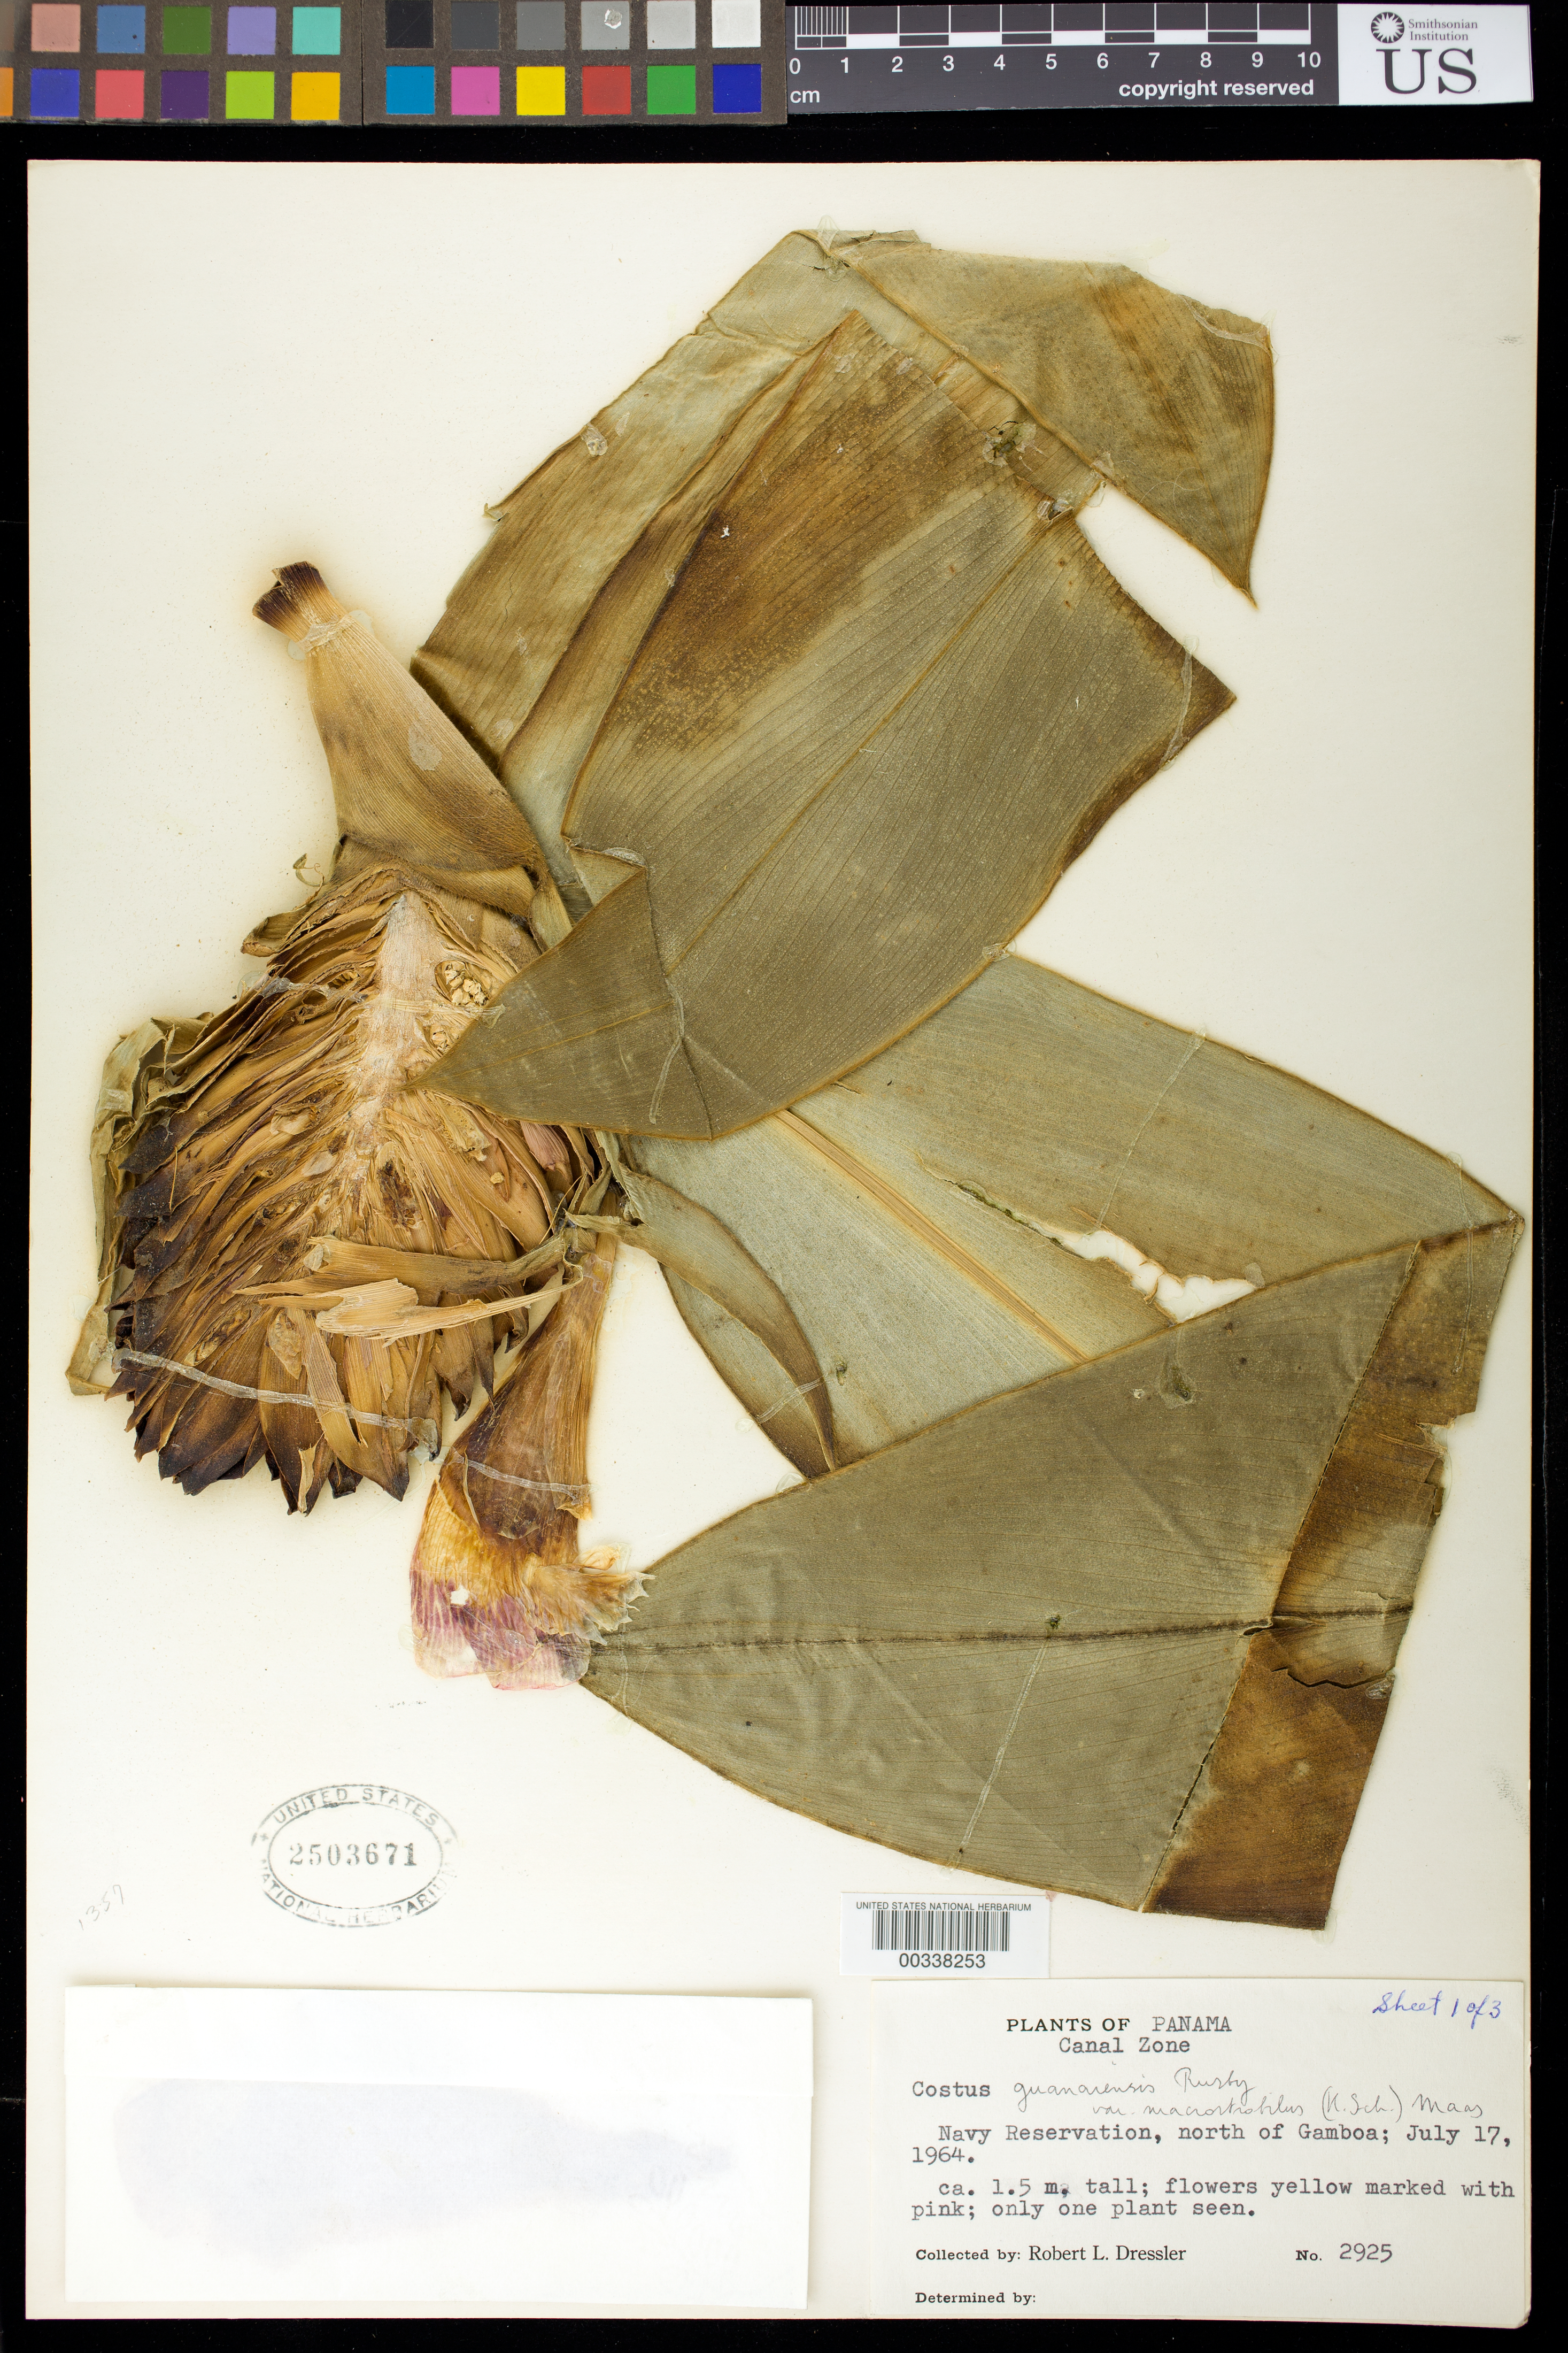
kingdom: Plantae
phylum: Tracheophyta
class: Liliopsida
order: Zingiberales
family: Costaceae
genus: Costus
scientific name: Costus guanaiensis var. macrostrobilis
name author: (K. Schum.) Maas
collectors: R. Dressler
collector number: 2925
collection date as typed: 17 Jul 1964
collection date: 1964-07-17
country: Panama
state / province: Colón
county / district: Canal Zone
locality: Navy Reservation, N of Gamboa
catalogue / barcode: US 2503671